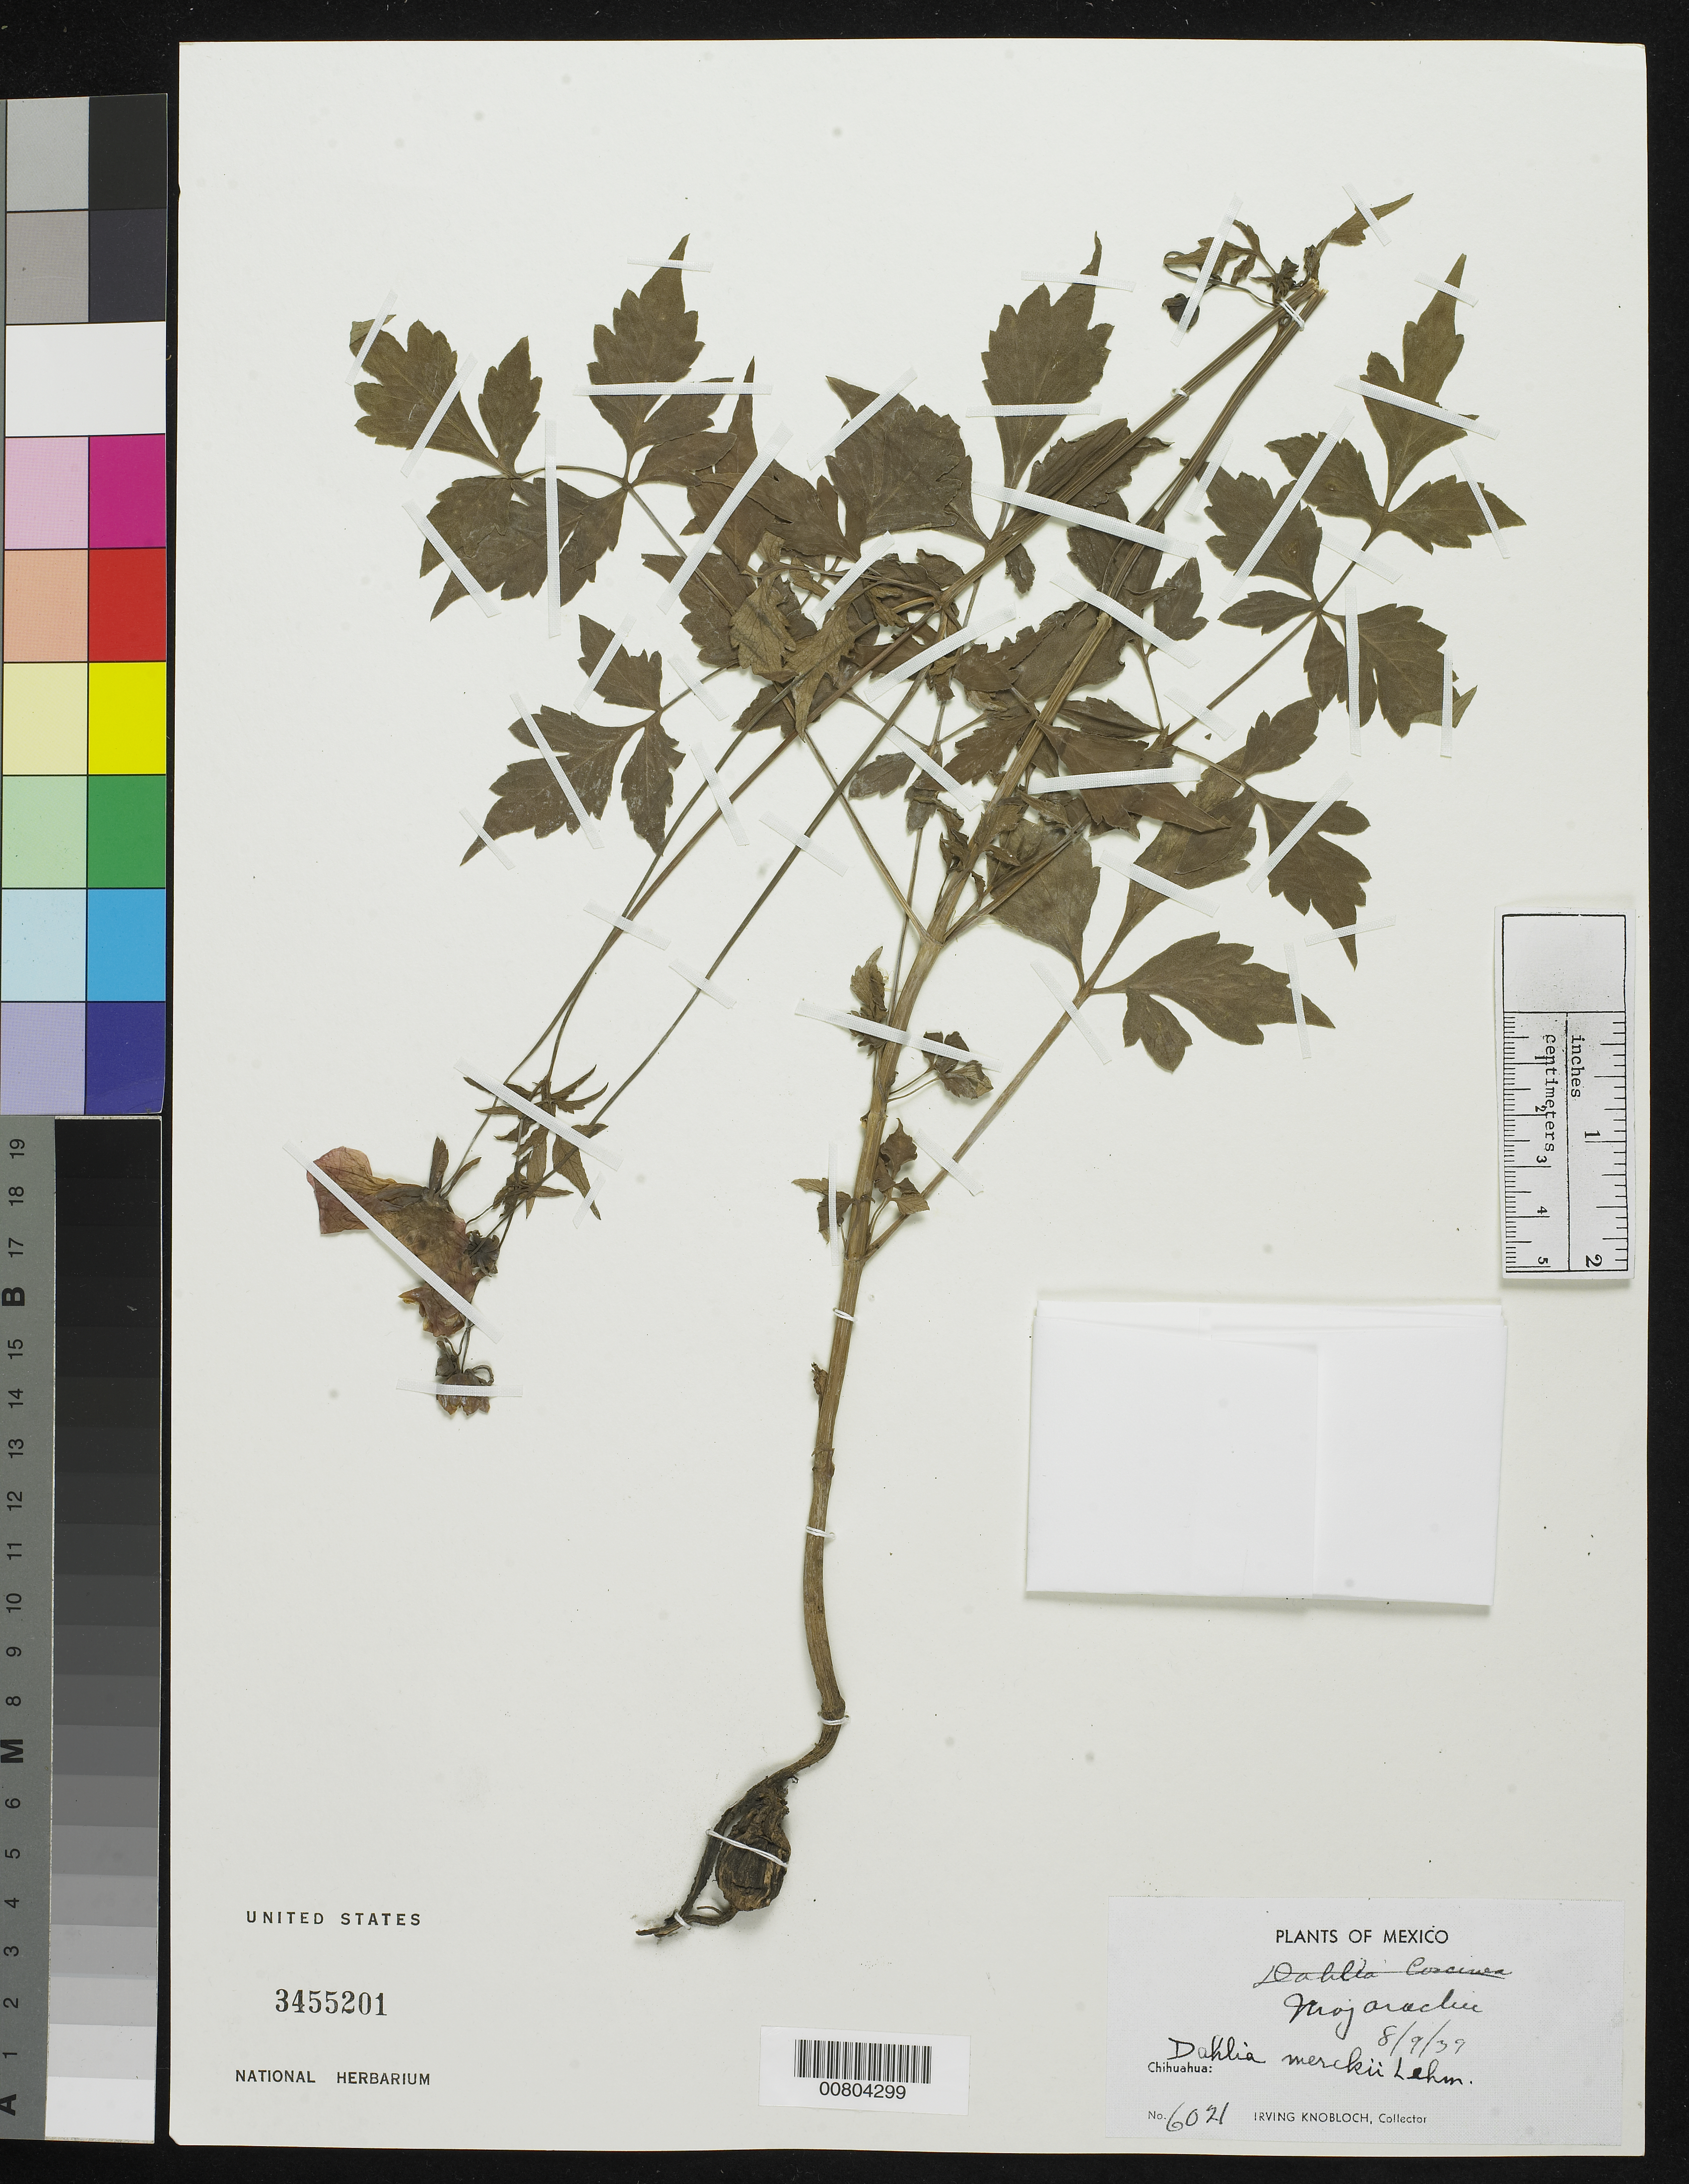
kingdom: Plantae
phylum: Tracheophyta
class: Magnoliopsida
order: Asterales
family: Asteraceae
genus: Dahlia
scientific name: Dahlia merckii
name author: Lehm.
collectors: I. W. Knobloch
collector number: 6021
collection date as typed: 09 Aug 1939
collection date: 1939-08-09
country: Mexico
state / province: Chihuahua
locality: Mojarachic, Chihuahua.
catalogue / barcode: US 3455201